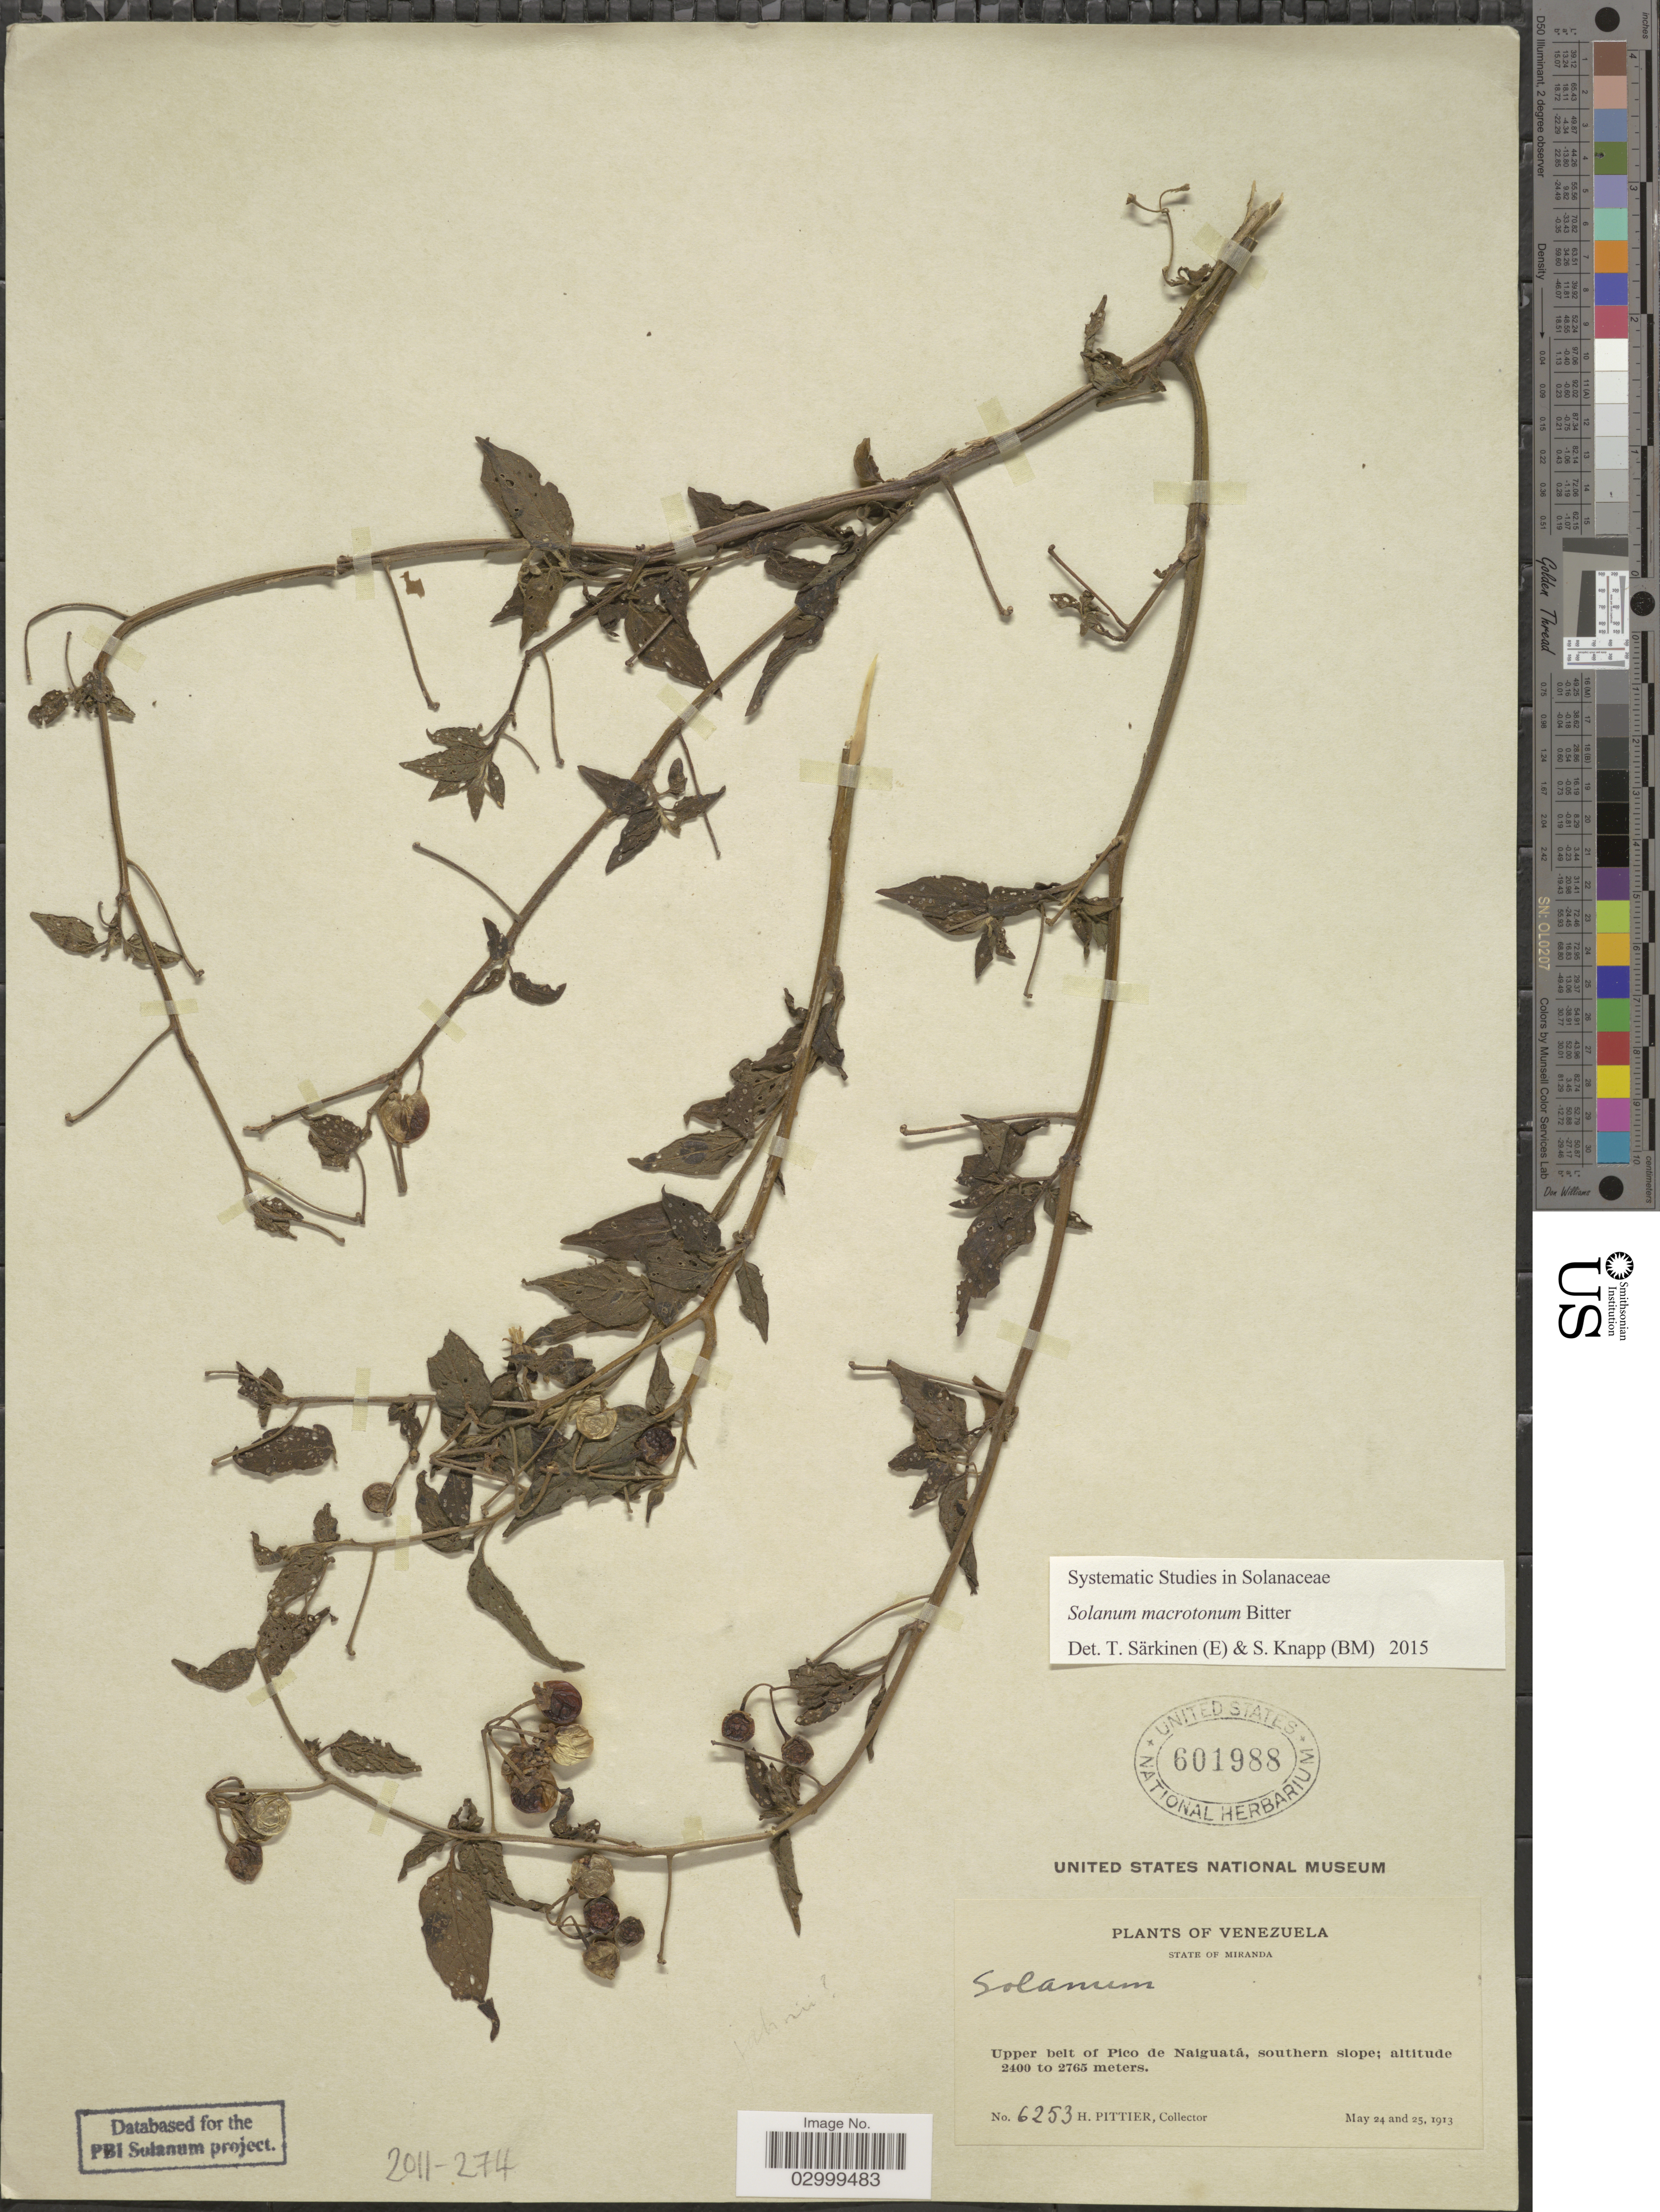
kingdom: Plantae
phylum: Tracheophyta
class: Magnoliopsida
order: Solanales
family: Solanaceae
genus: Solanum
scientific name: Solanum macrotonum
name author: Bitter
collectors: H. F. Pittier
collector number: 6253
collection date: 1913-05-24/1913-05-25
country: Venezuela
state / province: Miranda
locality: Upper belt of Pico de Naiguatá, southern slope.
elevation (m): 2400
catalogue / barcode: US 601988